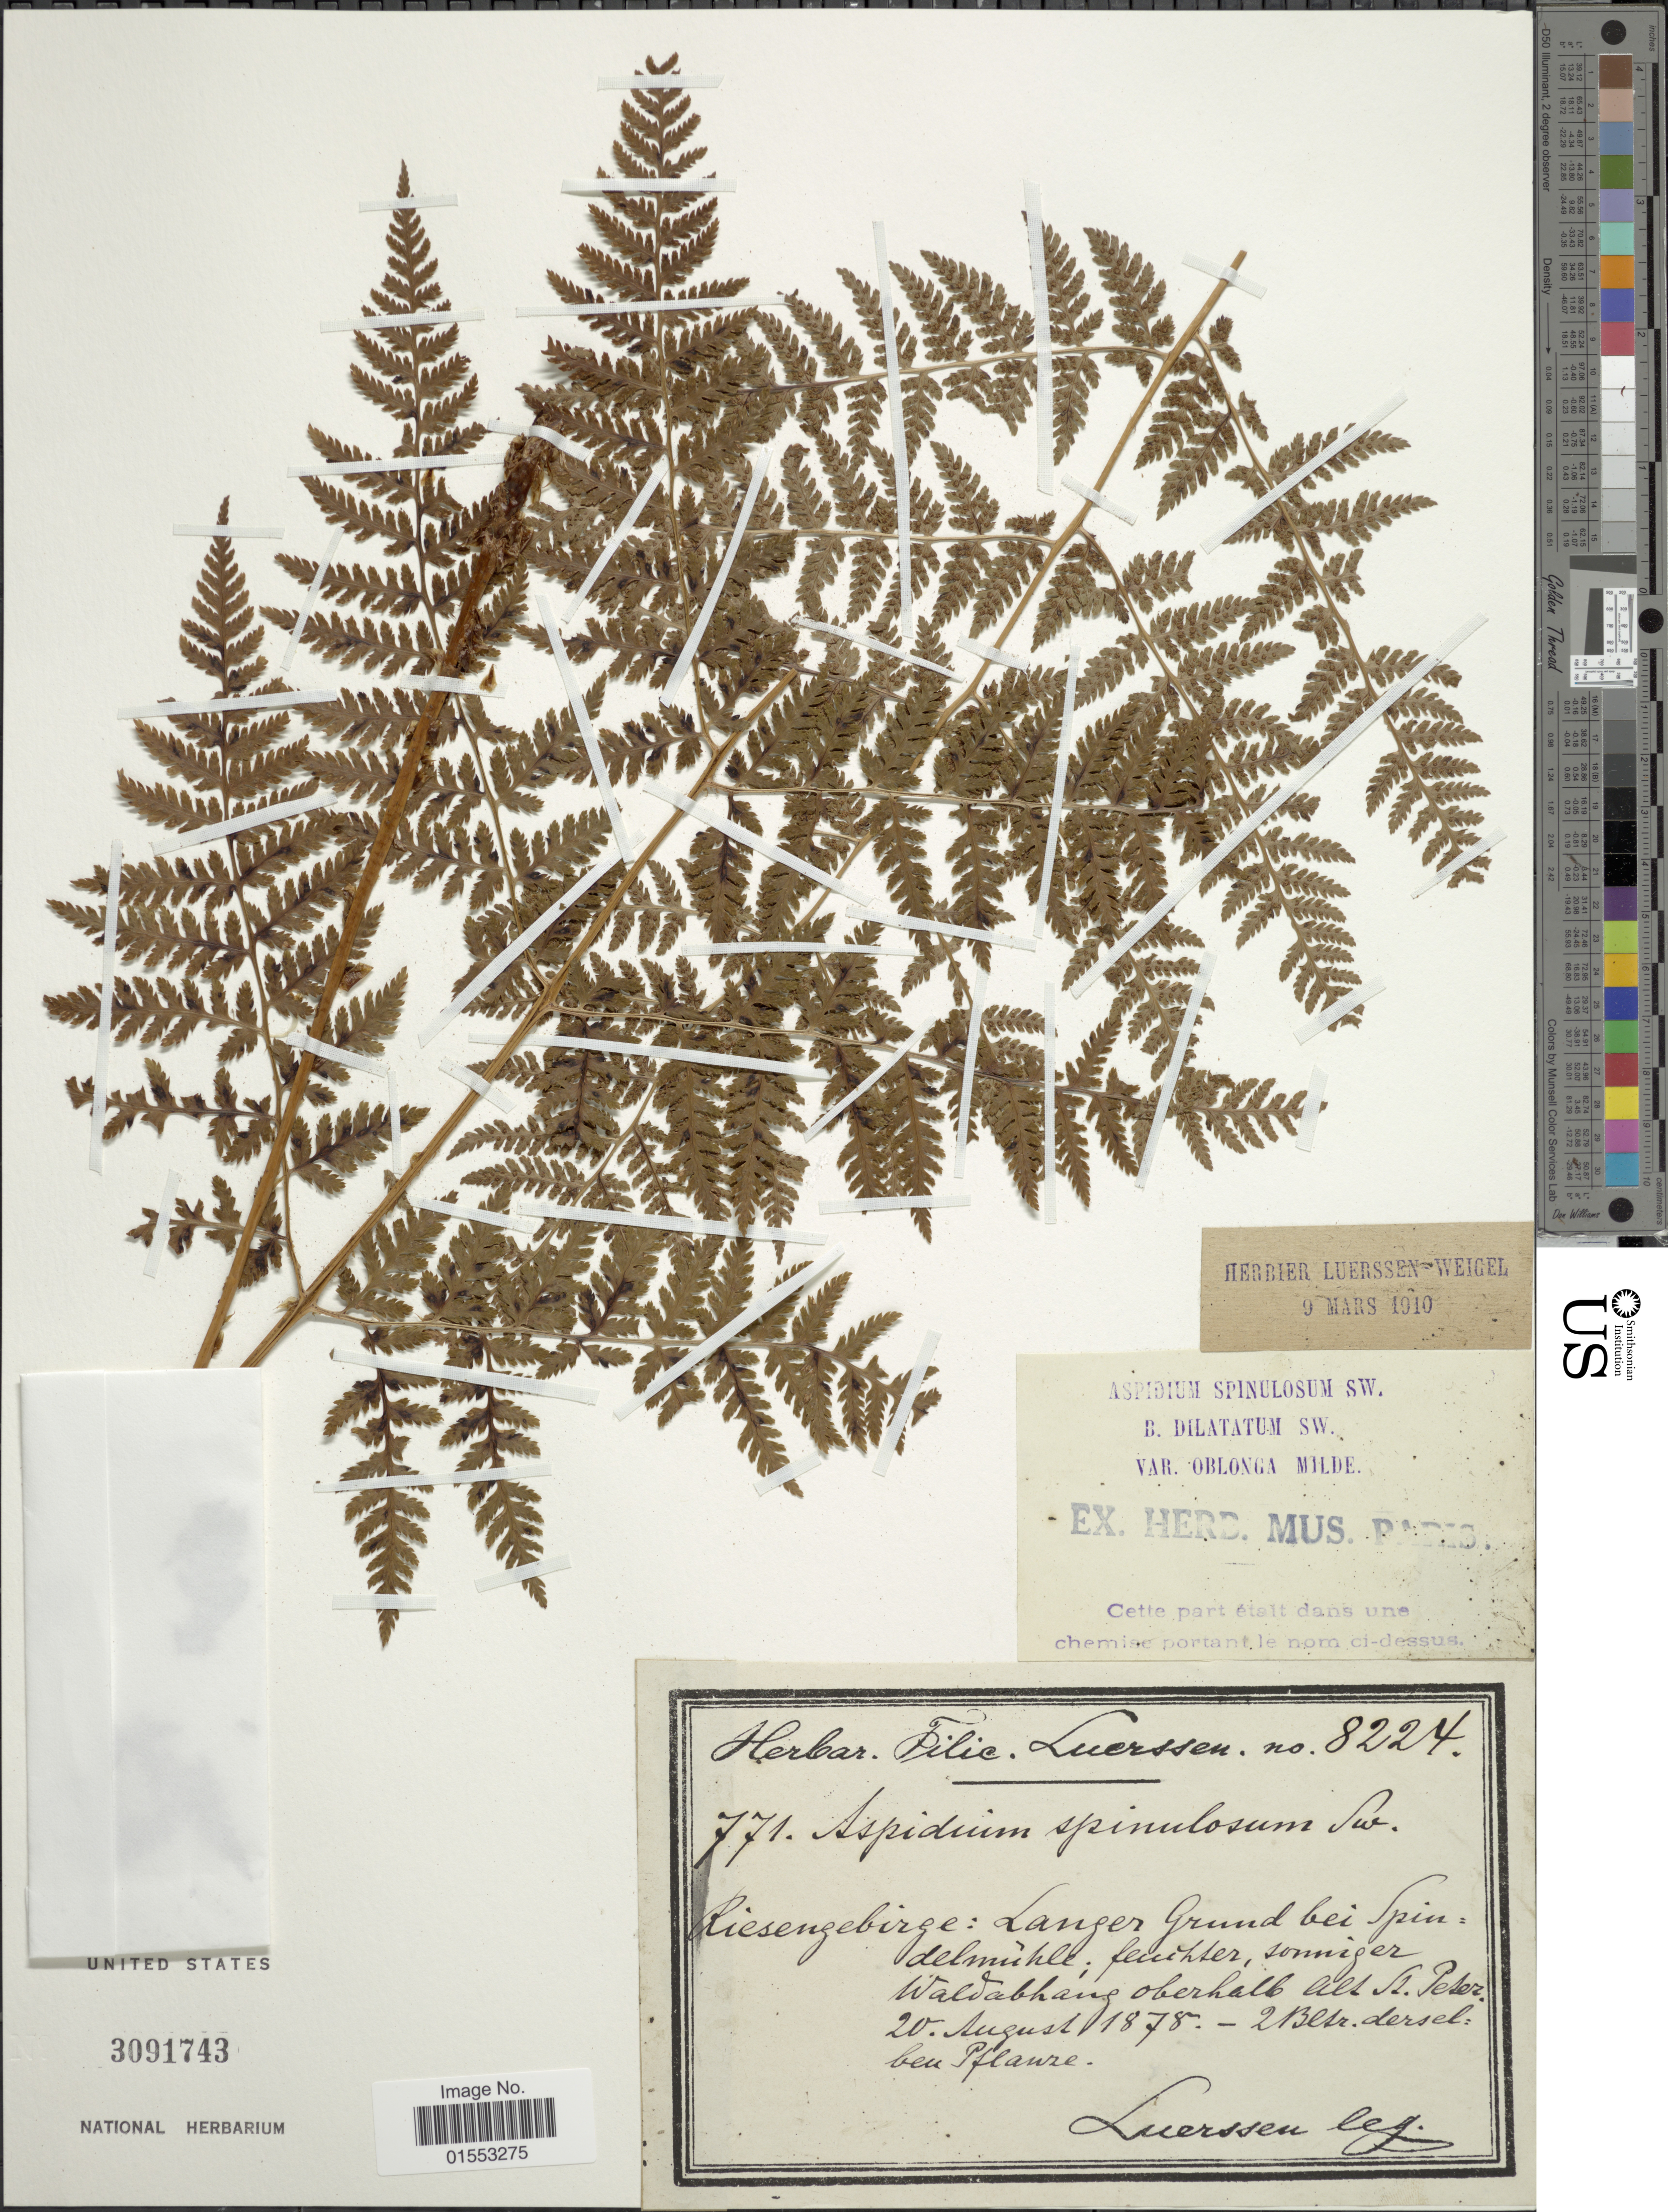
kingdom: Plantae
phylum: Tracheophyta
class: Polypodiopsida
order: Polypodiales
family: Dryopteridaceae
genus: Dryopteris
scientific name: Dryopteris dilatata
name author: (Hoffm.) A. Gray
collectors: Luerssen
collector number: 771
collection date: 1878-08-20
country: Germany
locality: Riesengebirge: Langer grund bei spin; delmuhl, feuchter sommiger Waldabjhangf oberhalb [interpreted]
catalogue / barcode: US 3091743